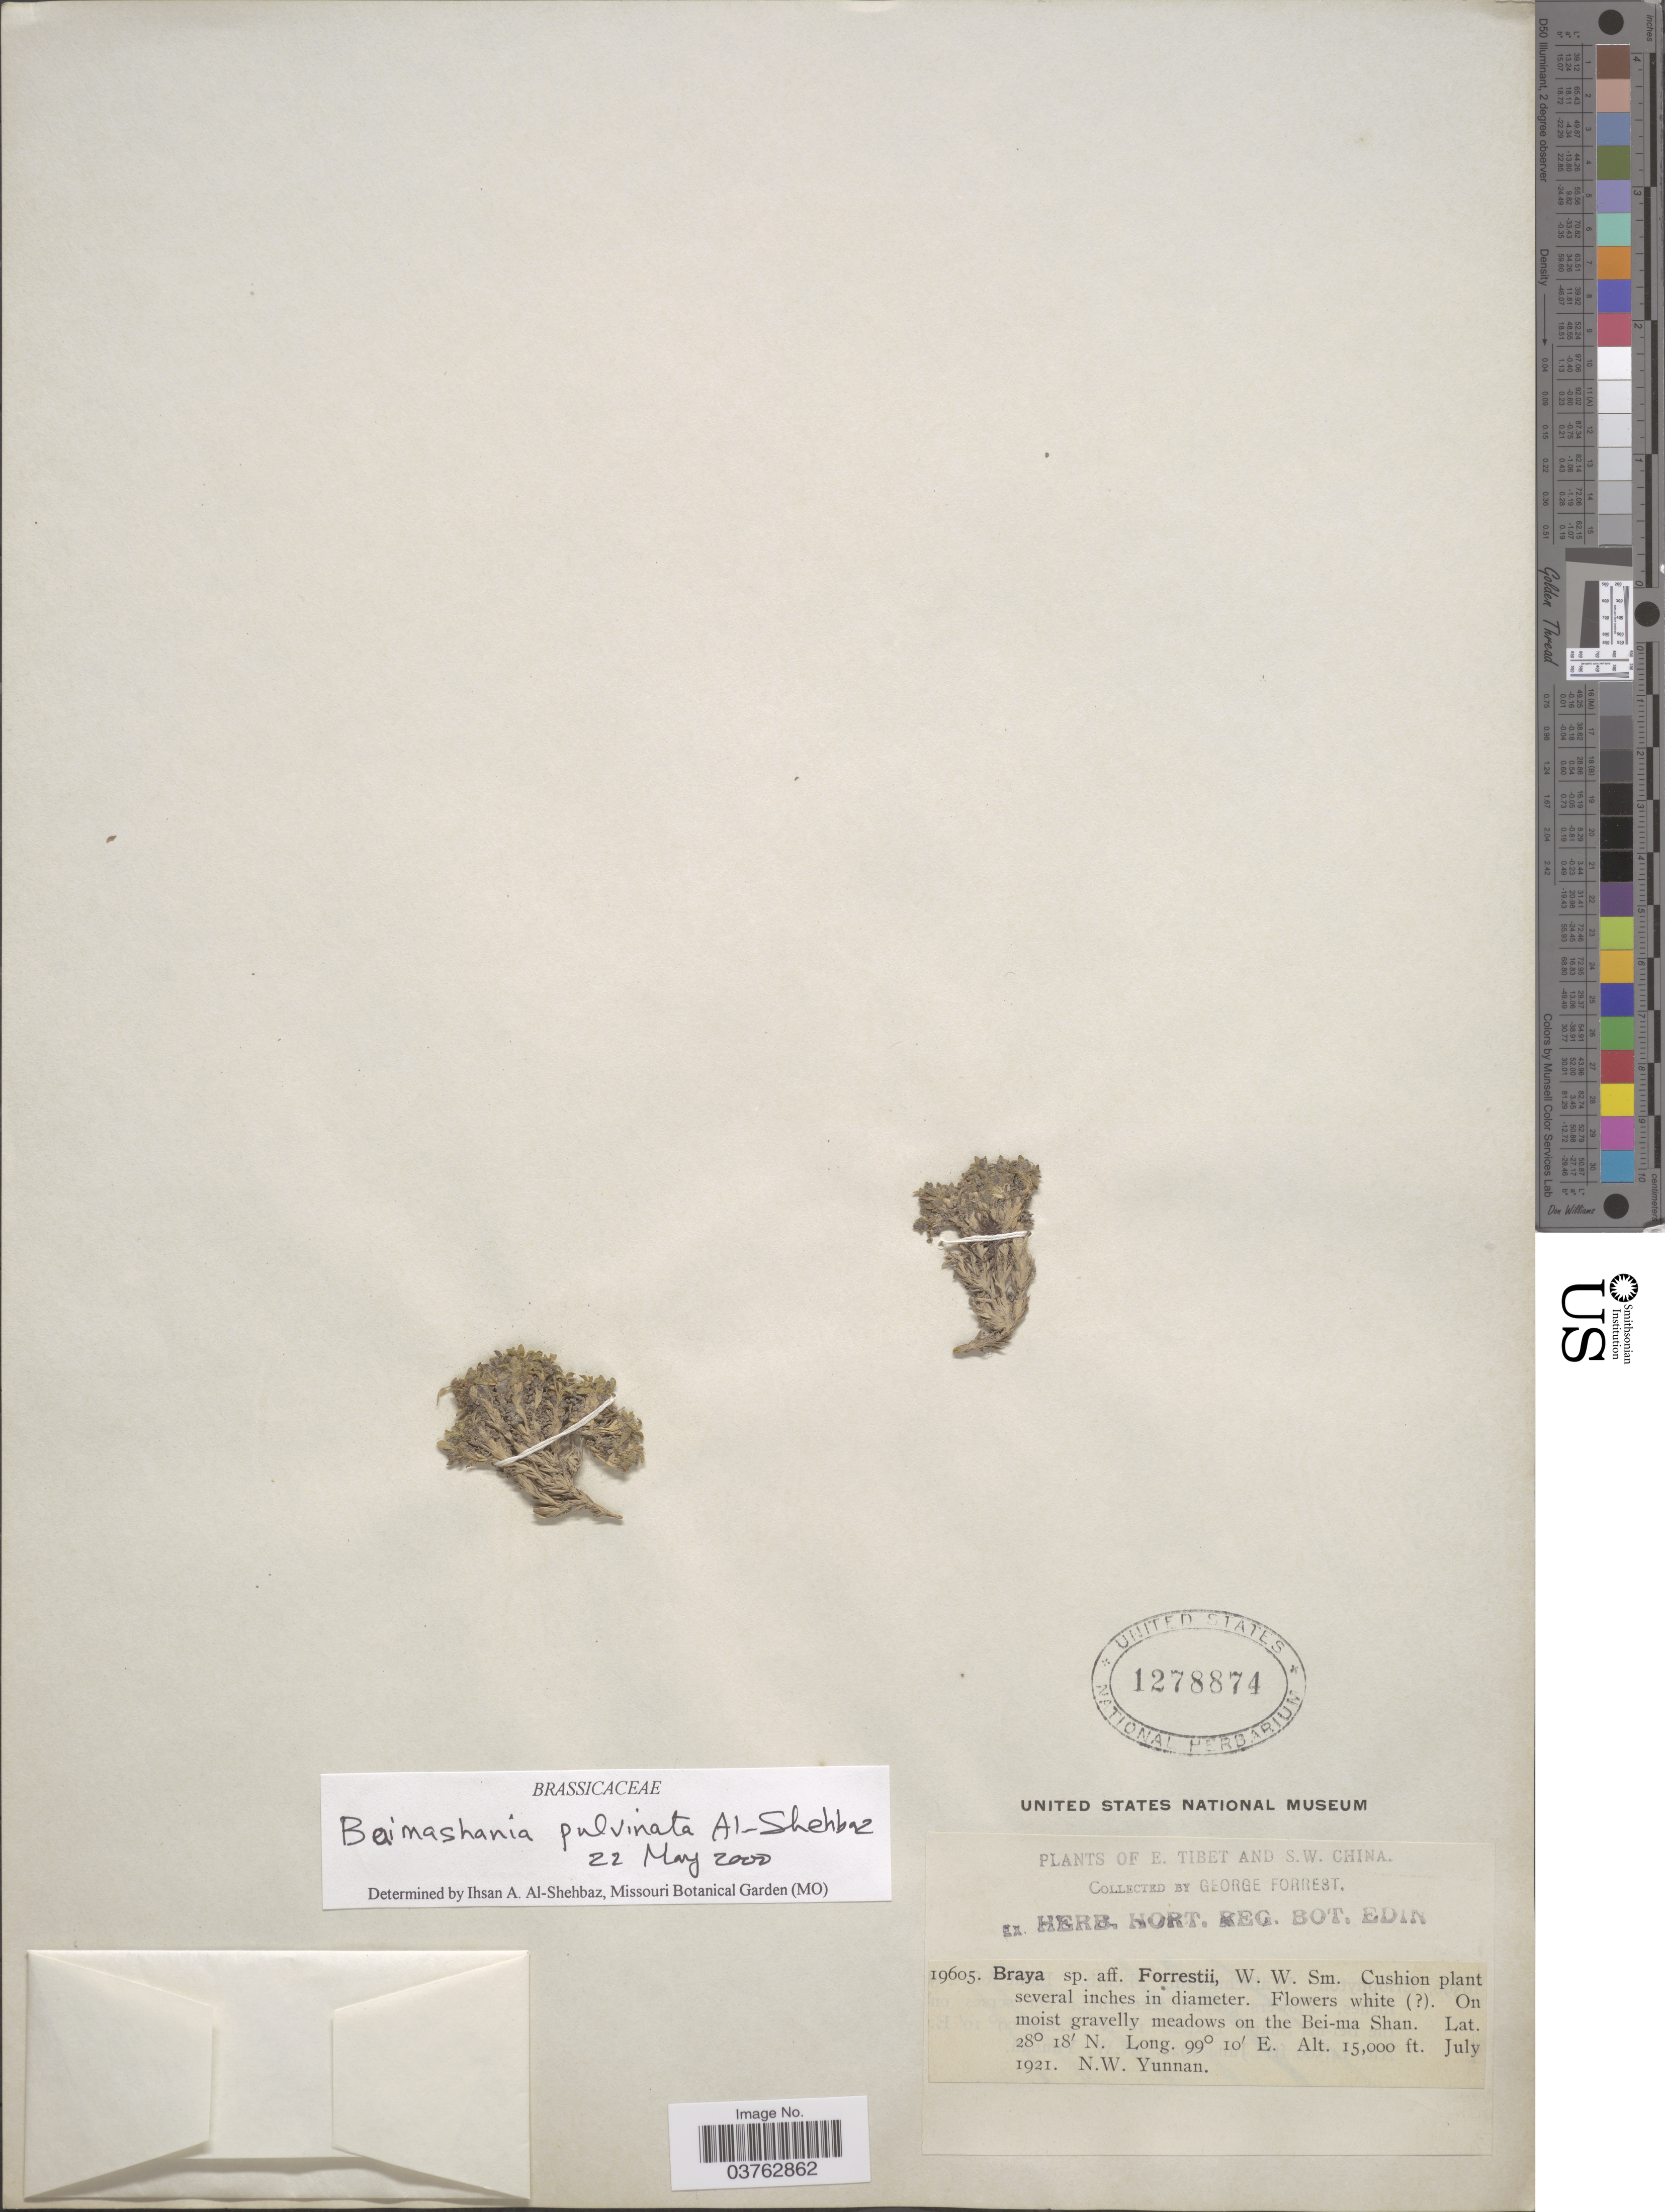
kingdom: Plantae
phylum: Tracheophyta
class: Magnoliopsida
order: Brassicales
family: Brassicaceae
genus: Baimashania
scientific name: Baimashania pulvinata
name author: Al-Shehbaz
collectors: G. Forrest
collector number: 19605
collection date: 1921-07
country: China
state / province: Yunnan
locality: S.W. China. On moist gravelly meadows on the Bei-ma Shan. N.W. Yunnan.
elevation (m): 4572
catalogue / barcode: US 1278874